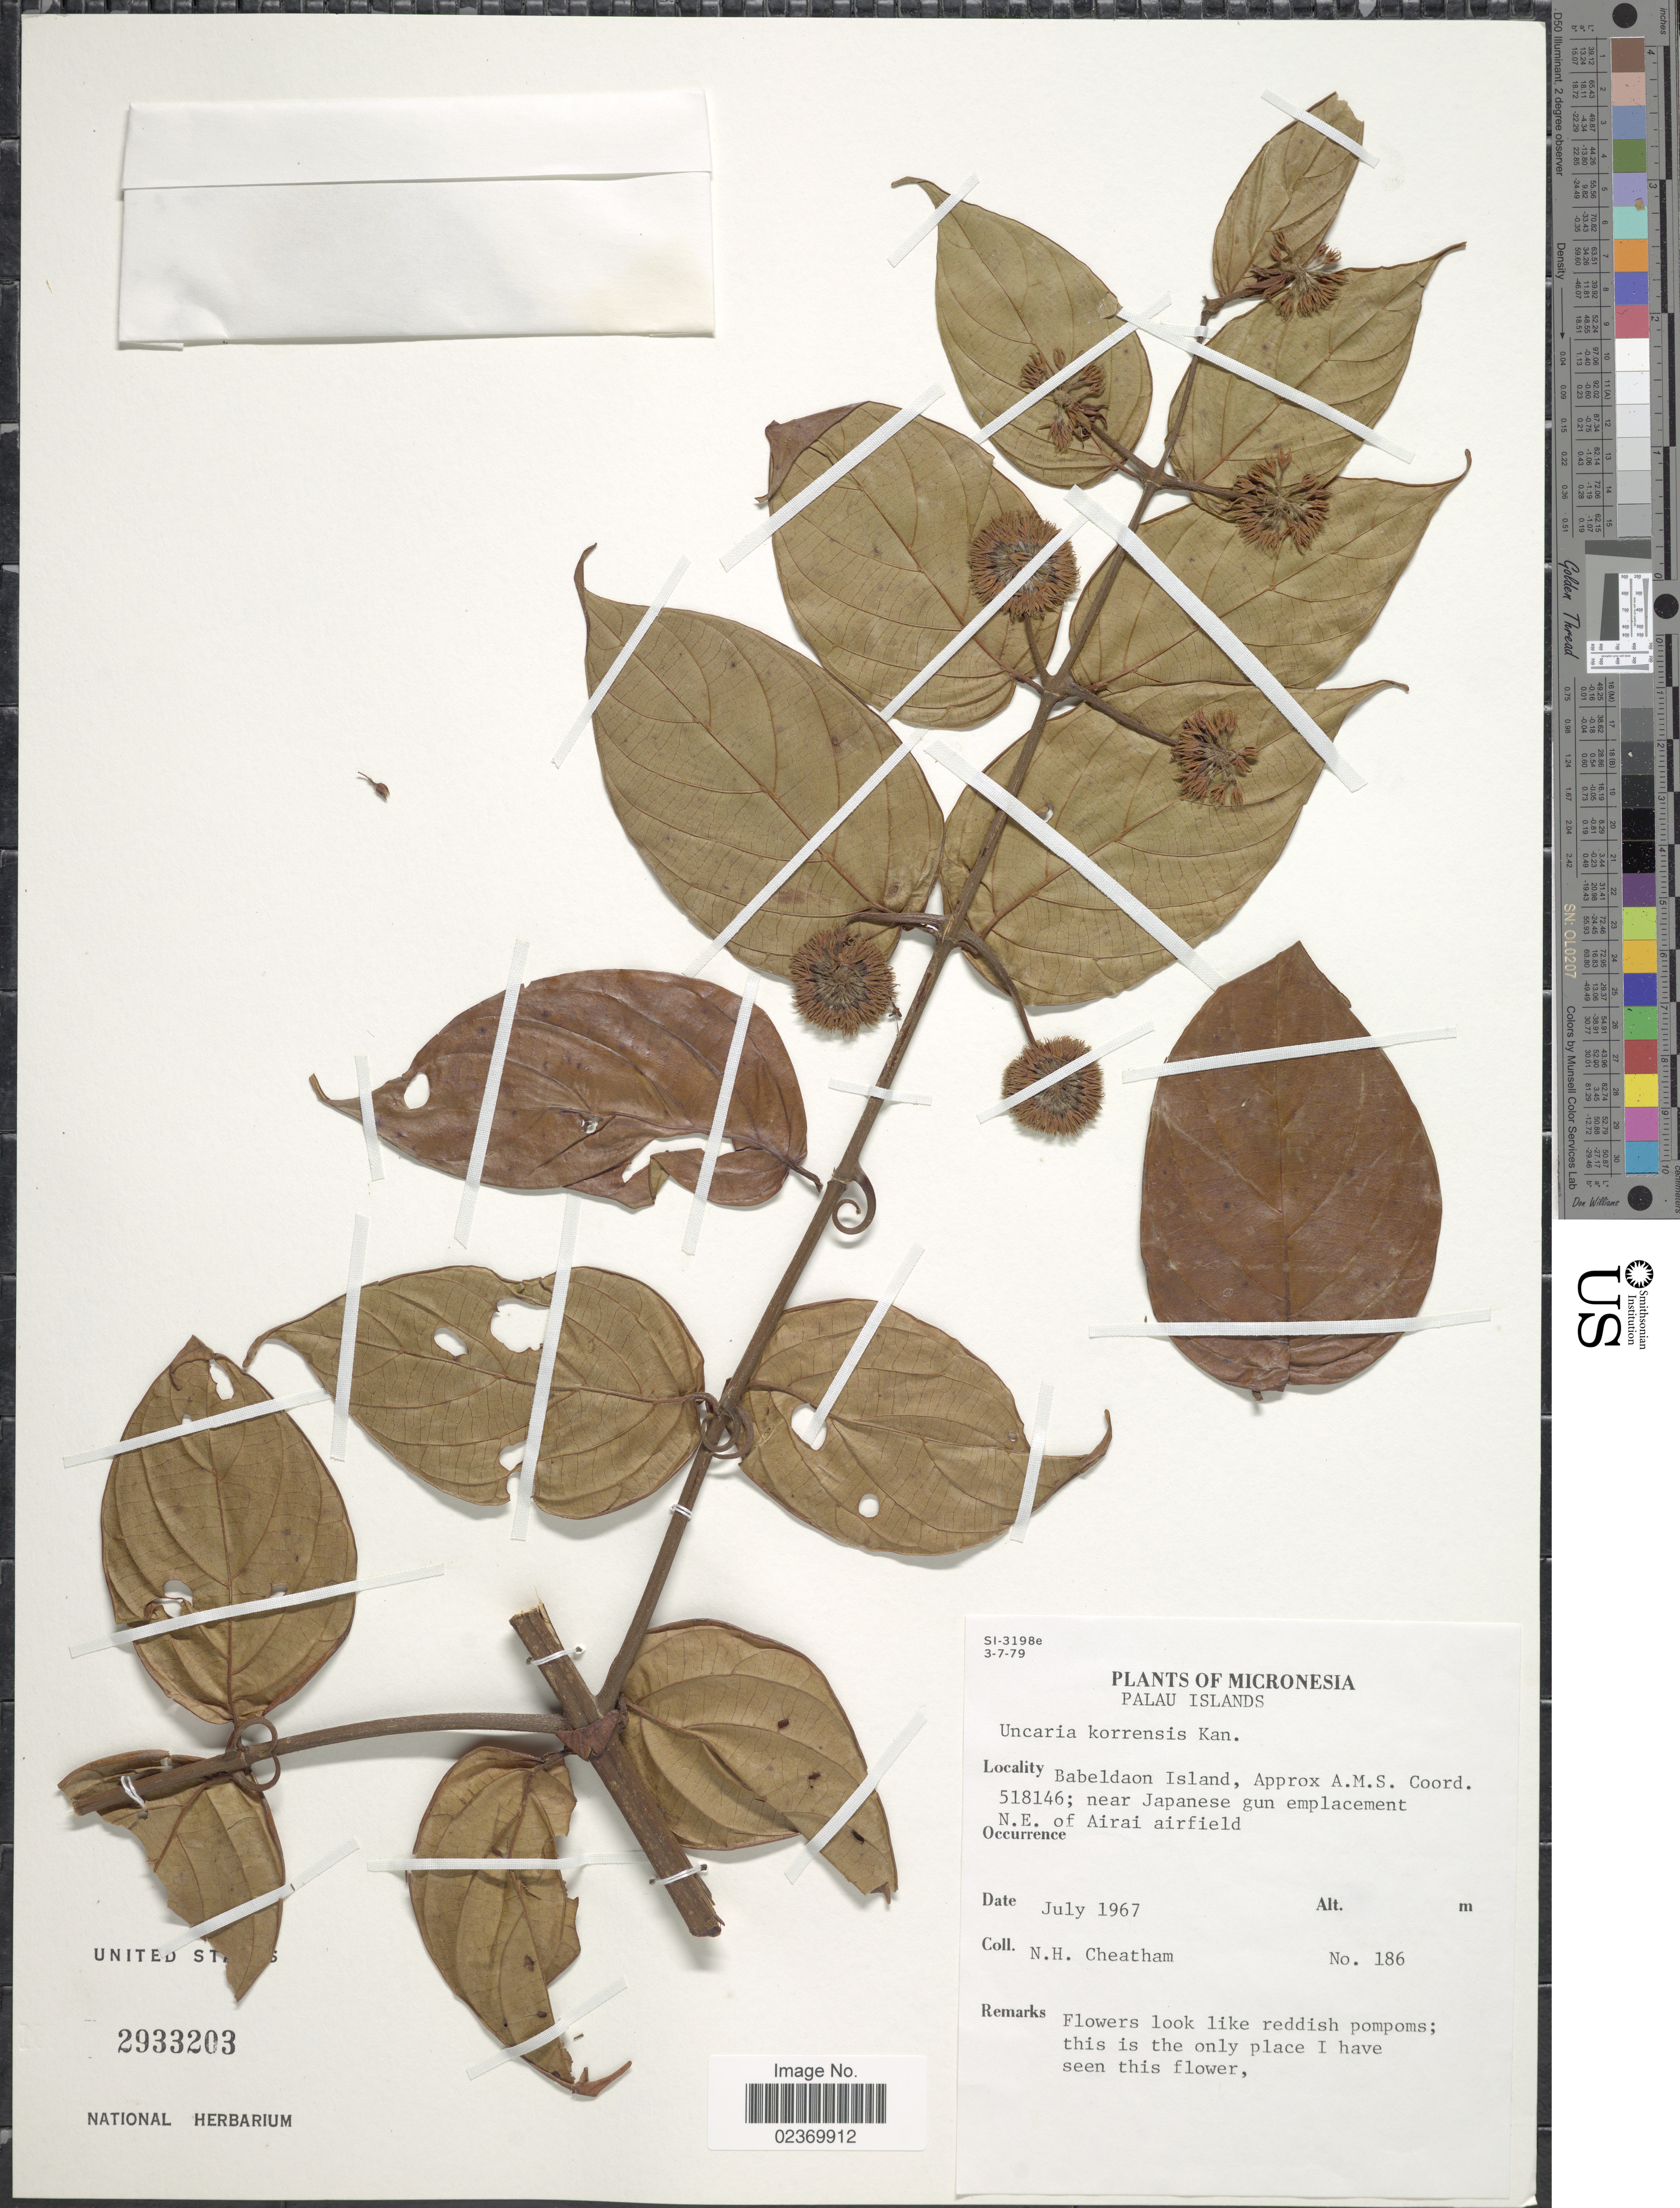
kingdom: Plantae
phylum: Tracheophyta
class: Magnoliopsida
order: Gentianales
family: Rubiaceae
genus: Uncaria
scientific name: Uncaria korrensis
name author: Kaneh.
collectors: N. H. Cheatham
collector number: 186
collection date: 1967-07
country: Palau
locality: Micronesia, Palau Islands, Babeldaon Island, Approx A.M.S. Coord. 518146; near Japanese gun emplacement N. E. of Airai airfield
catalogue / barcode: US 2933203